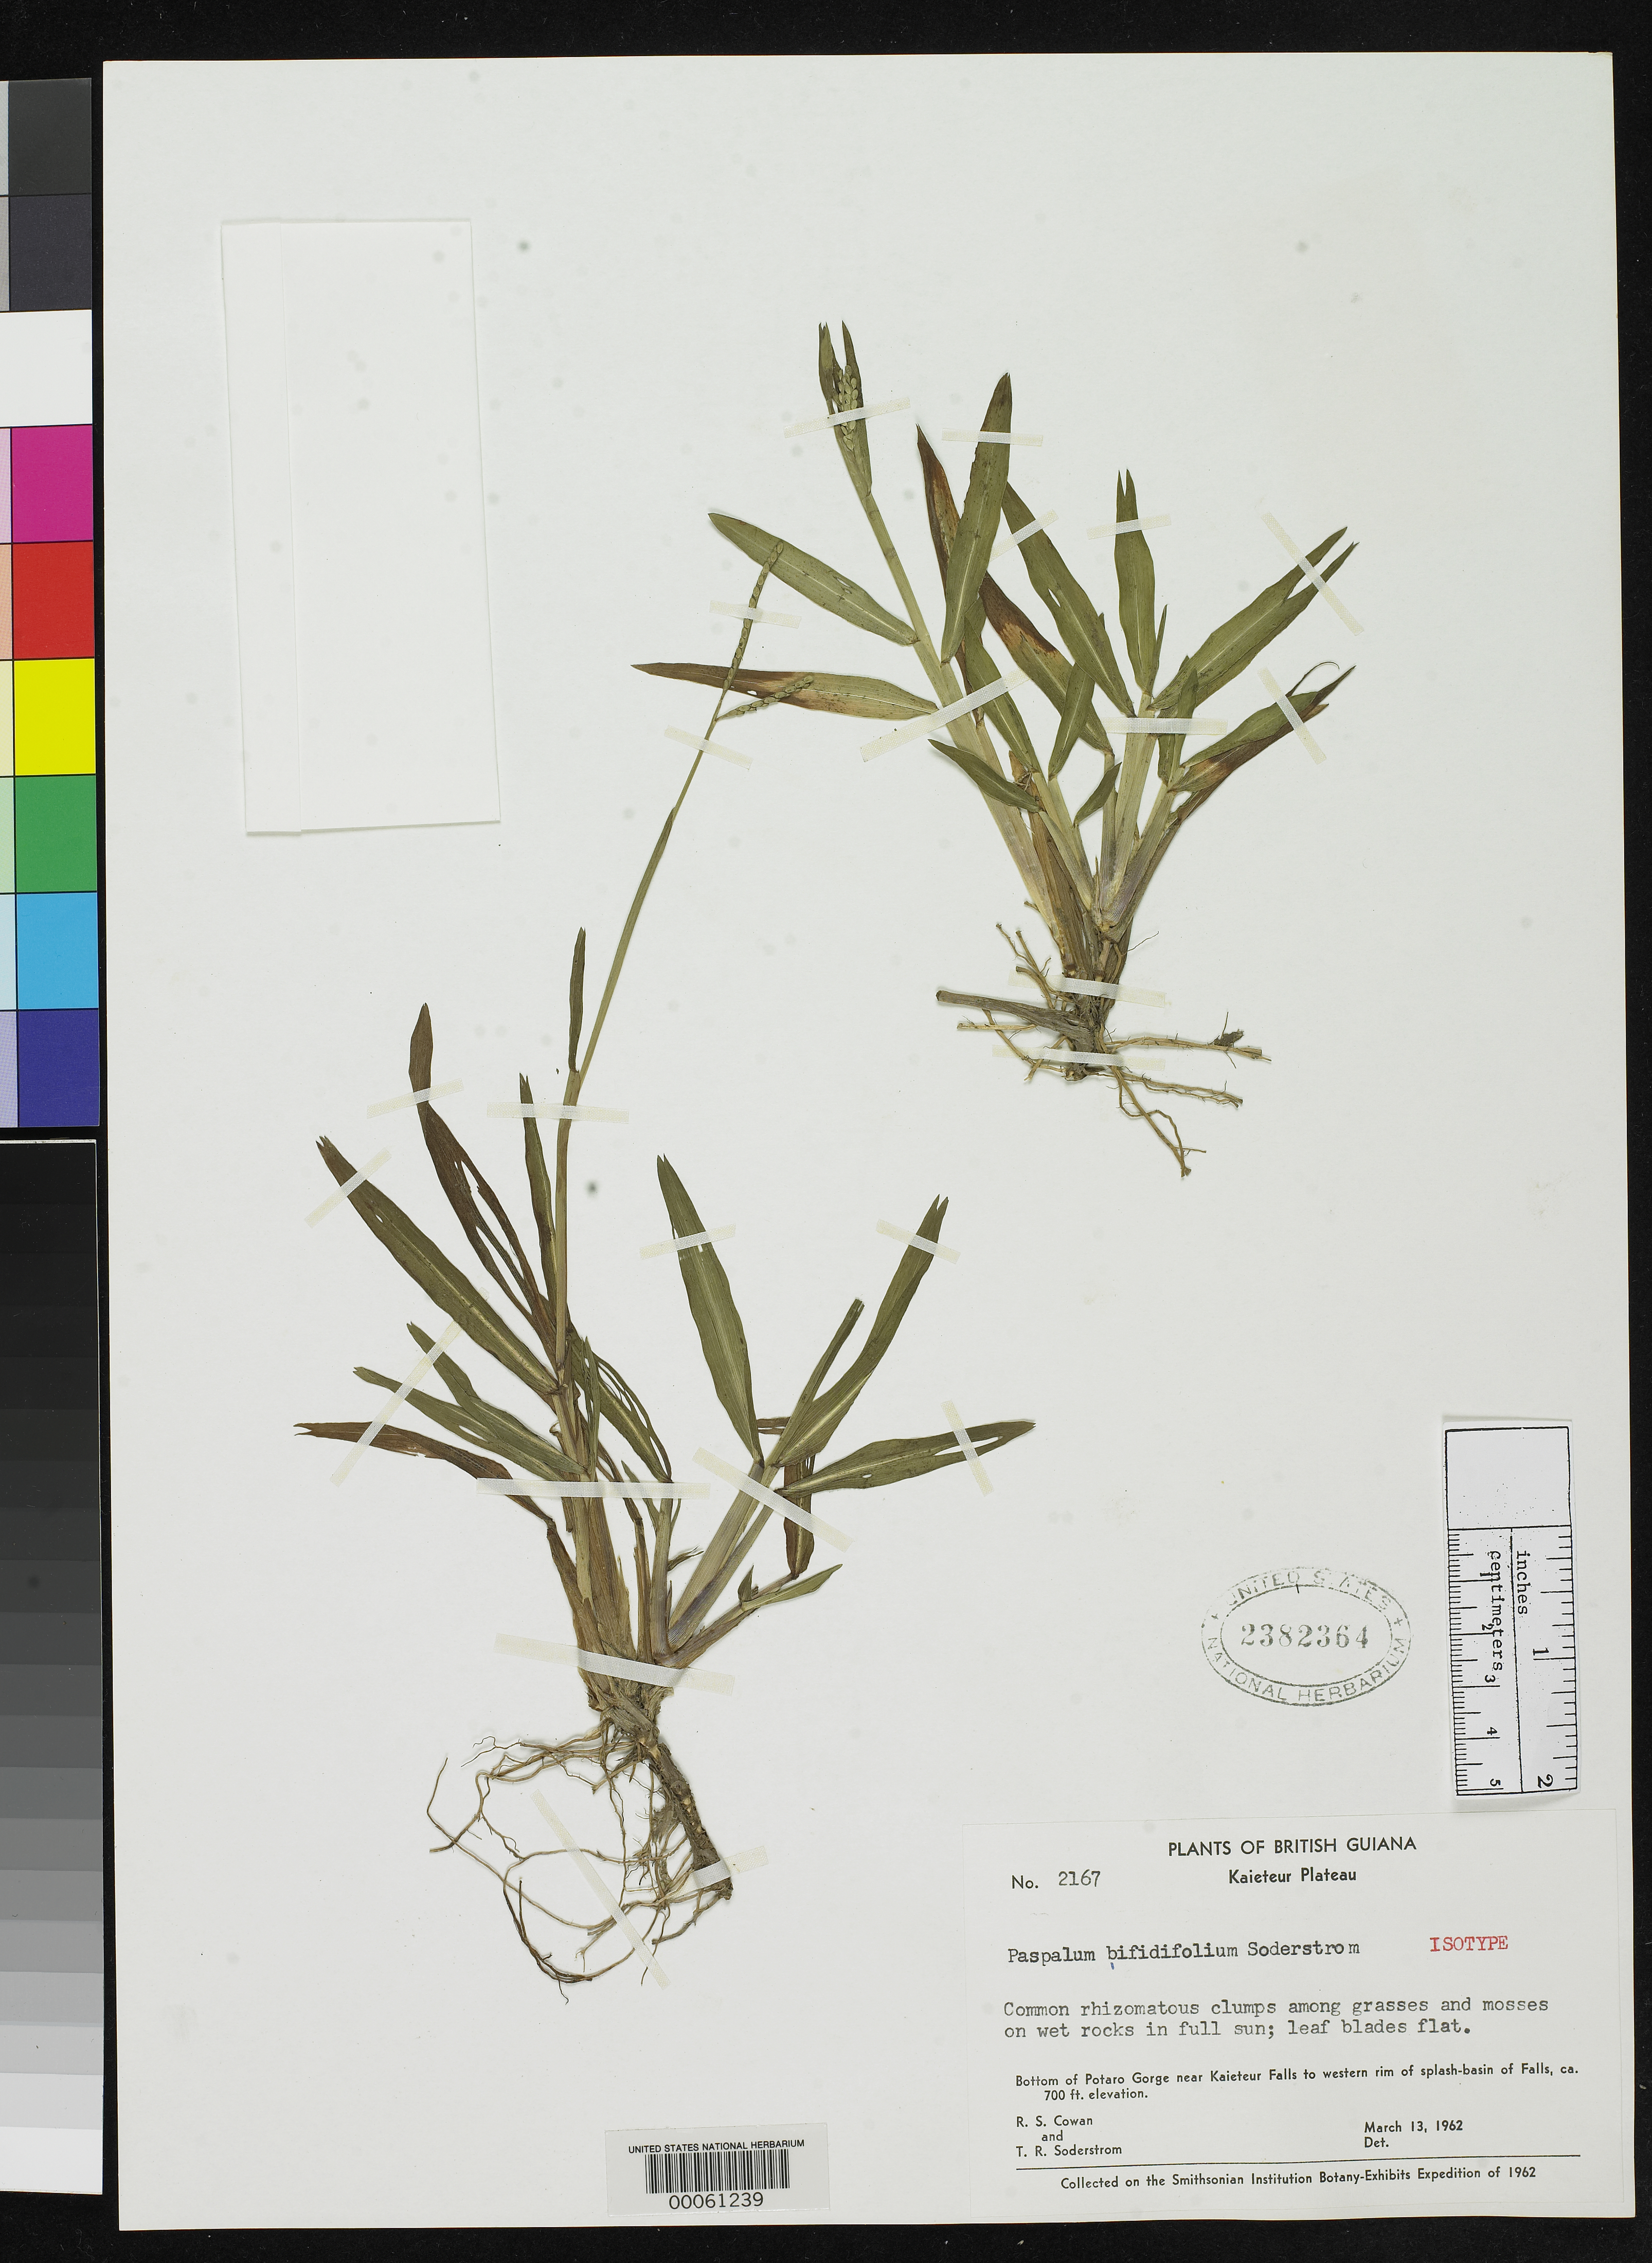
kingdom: Plantae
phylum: Tracheophyta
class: Liliopsida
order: Poales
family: Poaceae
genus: Paspalum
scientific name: Paspalum bifidifolium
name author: Soderstr.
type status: Isotype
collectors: R. S. Cowan & T. R. Soderstrom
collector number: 2167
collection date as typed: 13 Mar 1962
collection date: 1962-03-13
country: Guyana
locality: Bottom of Potaro Gorge near Kaieteur Falls to W rim of Splash Basin of falls.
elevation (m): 427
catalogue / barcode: US 2382364